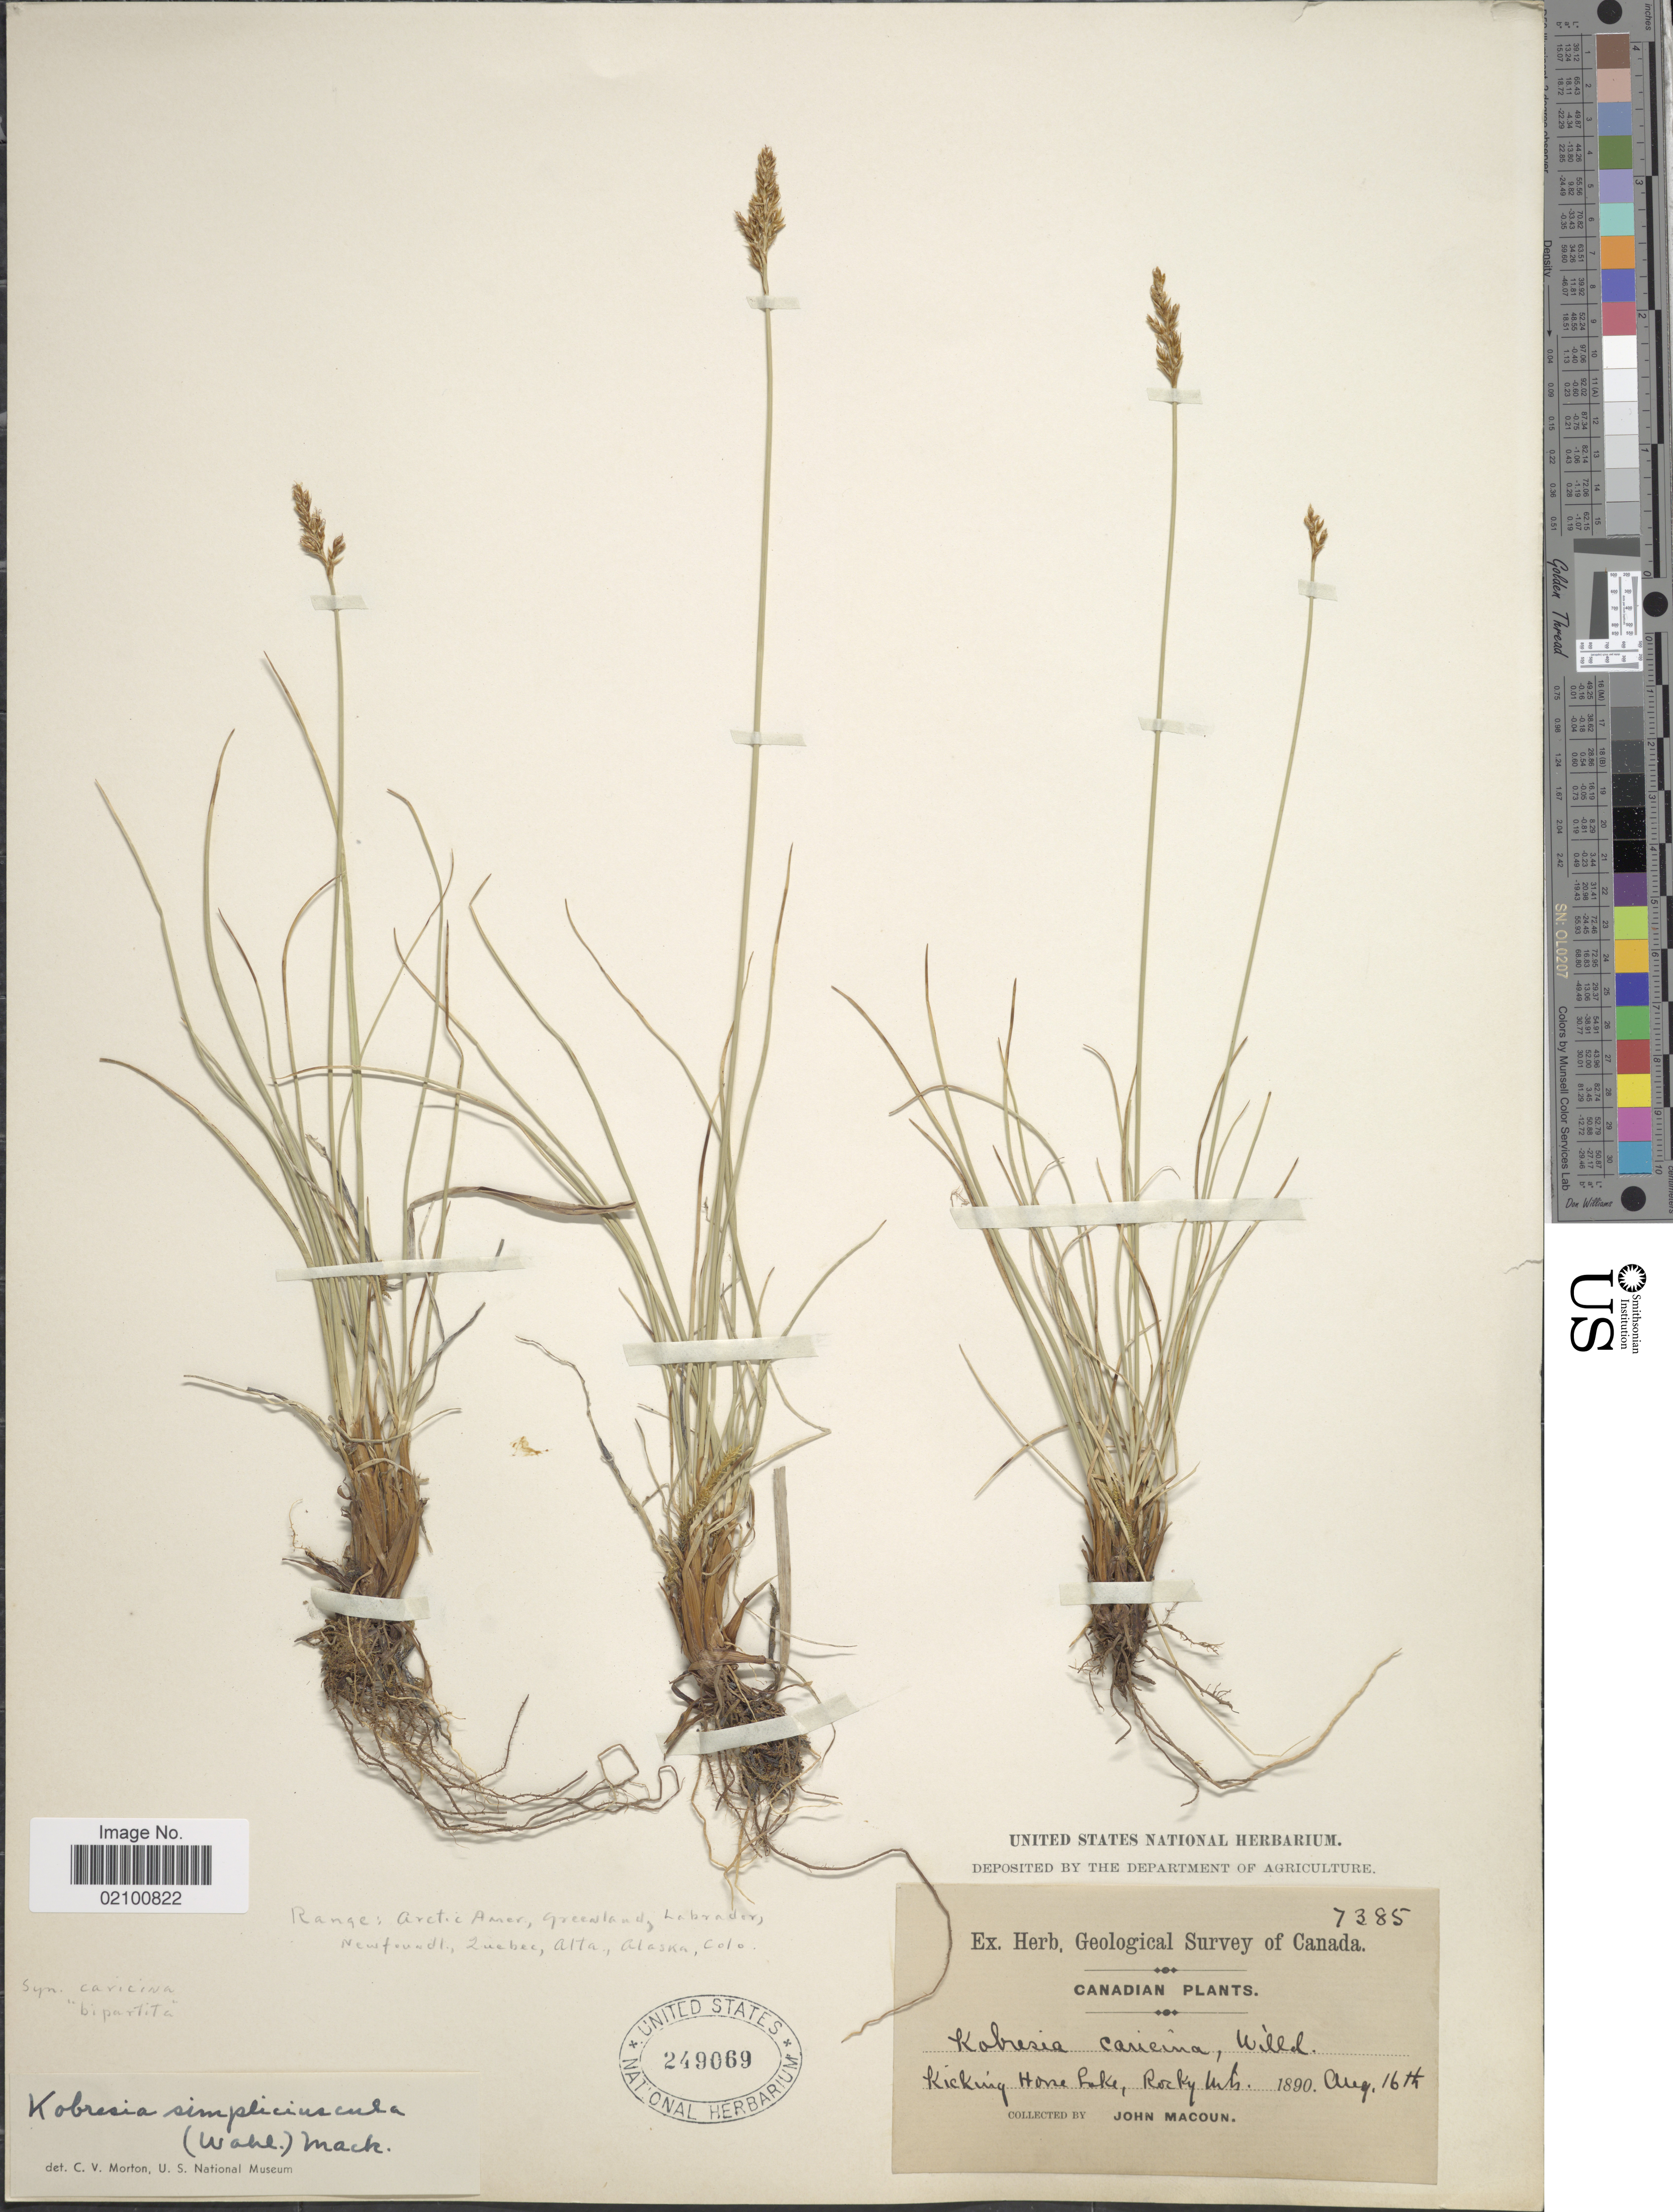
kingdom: Plantae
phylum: Tracheophyta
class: Liliopsida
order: Poales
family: Cyperaceae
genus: Carex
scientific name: Carex simpliciuscula subsp. simpliciuscula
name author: Wahlenb.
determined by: Strong, M. T., (US), Smithsonian Institution - National Museum of Natural History (UNITED STATES)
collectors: J. Macoun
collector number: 7385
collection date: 1890-08-16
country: Canada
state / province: British Columbia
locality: Kicking Horse Lake, Rocky Mts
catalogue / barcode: US 249069